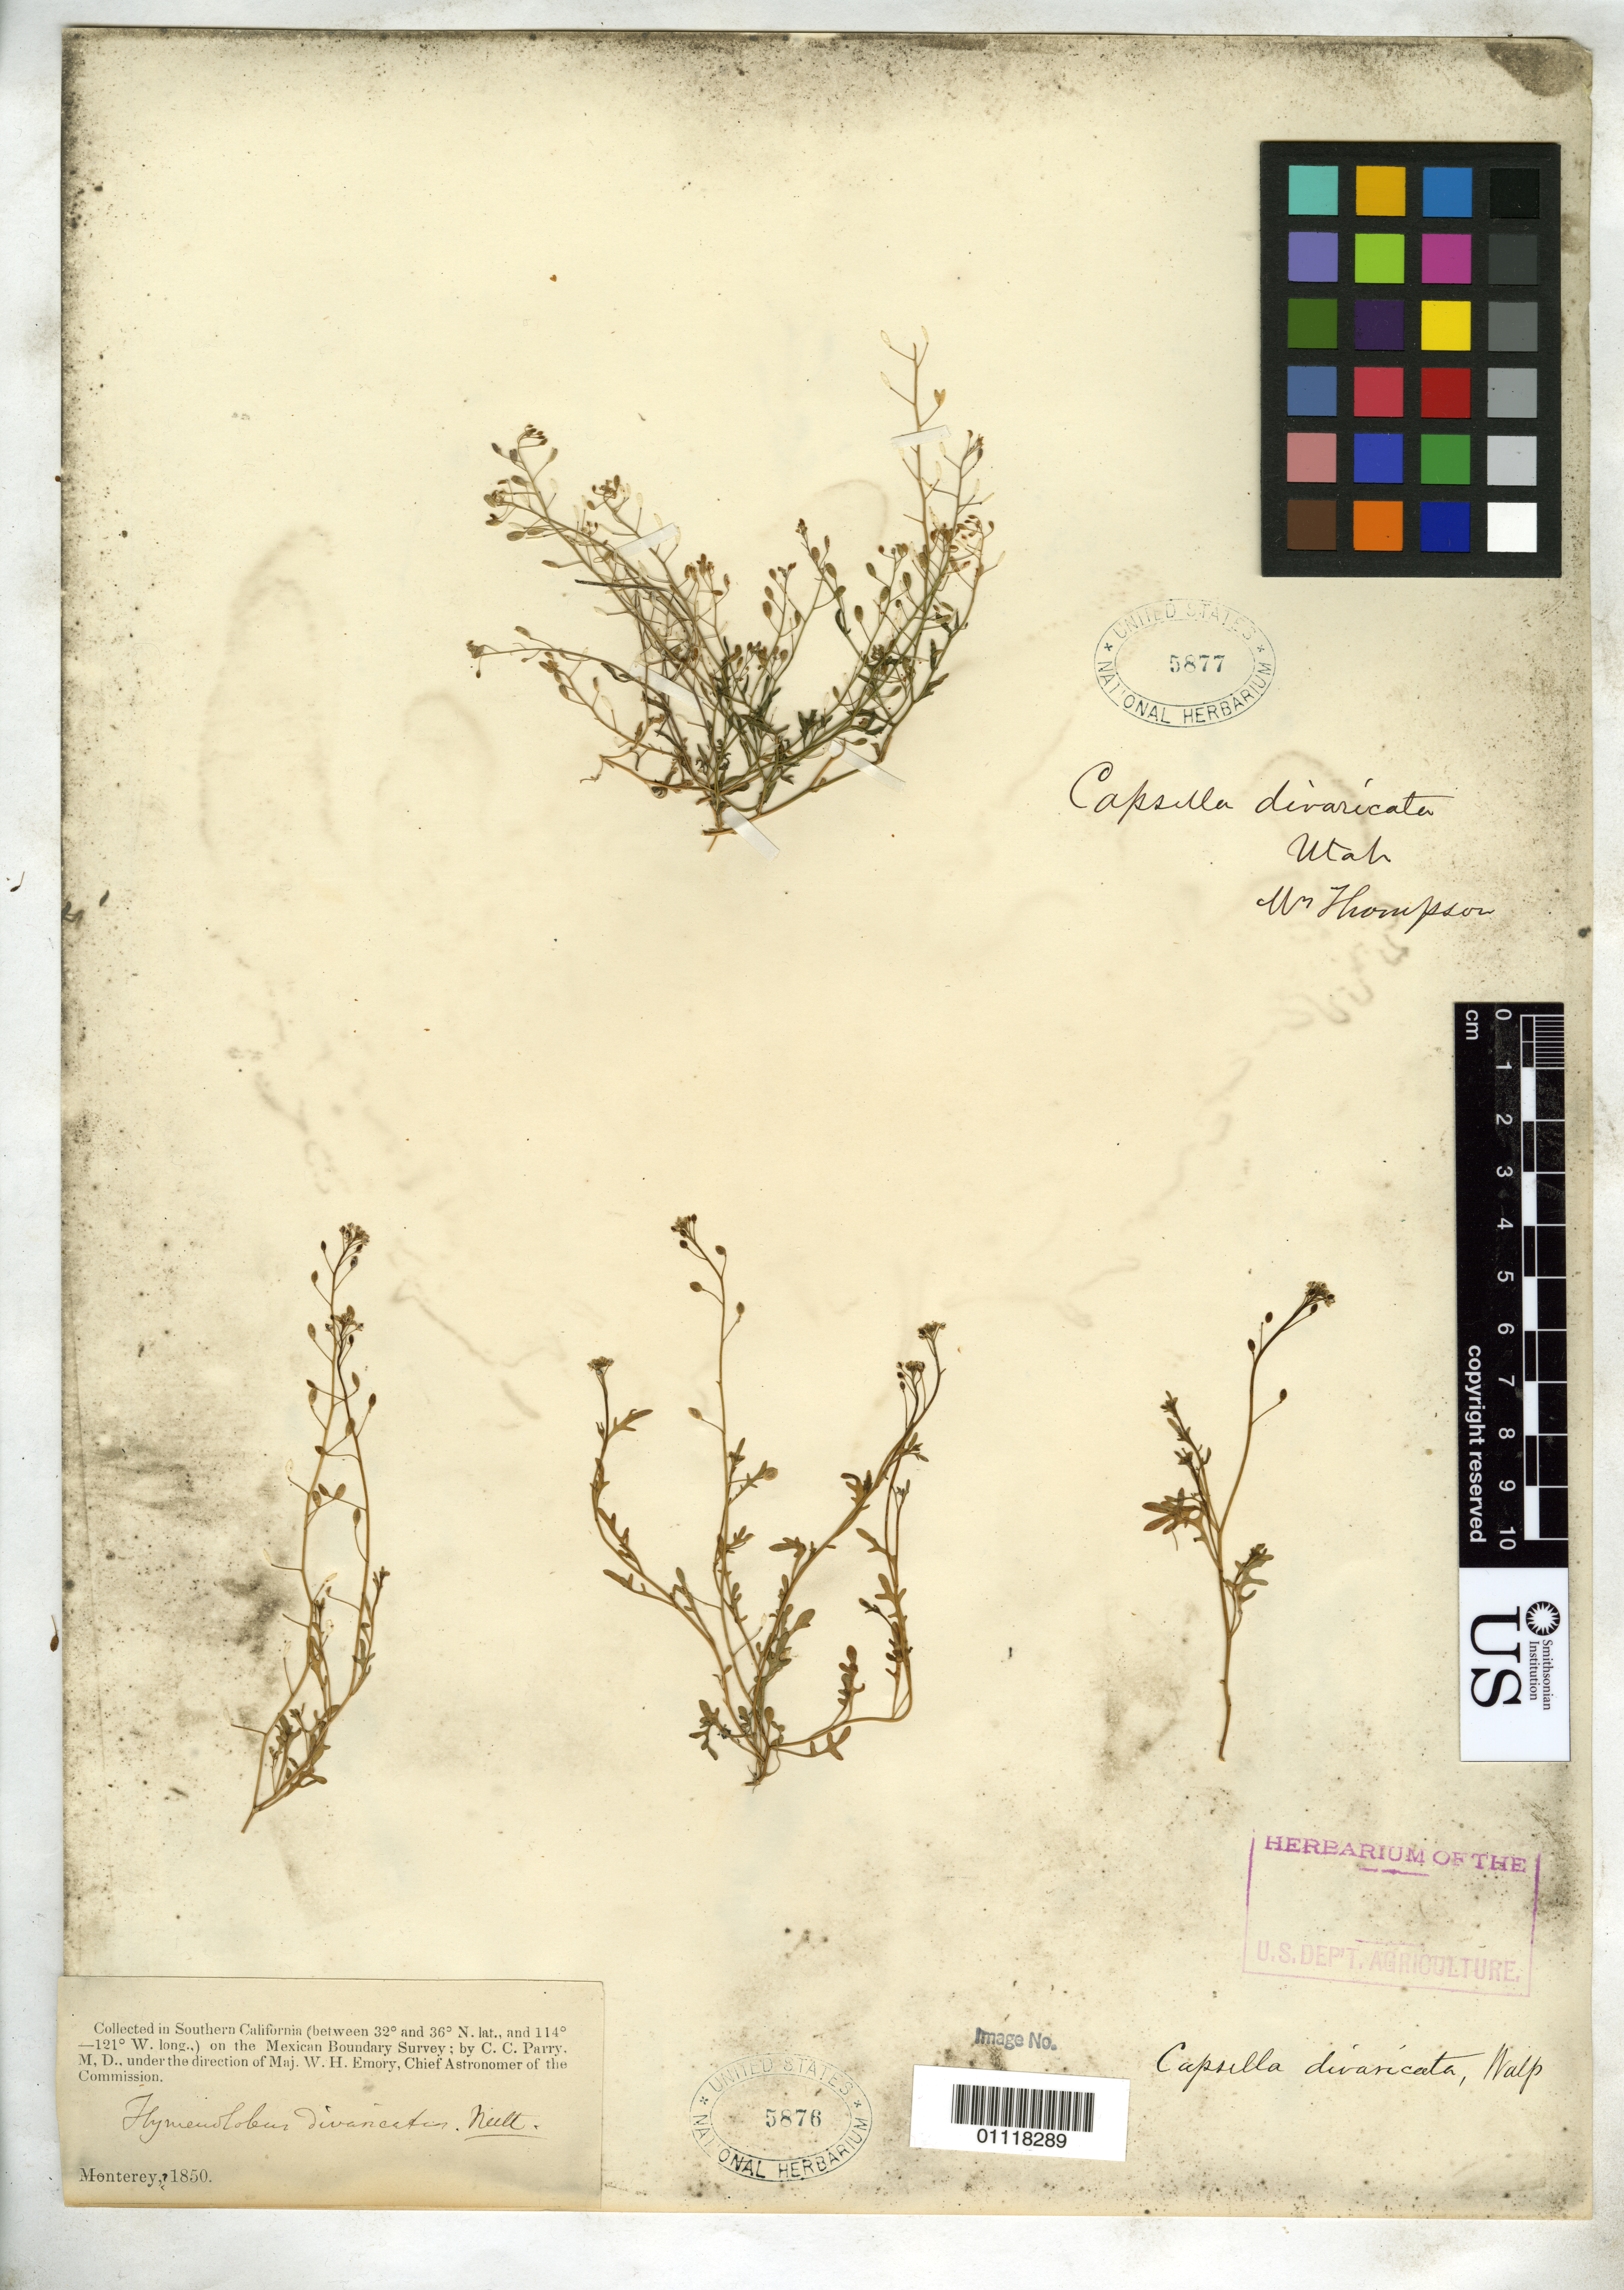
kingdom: Plantae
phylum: Tracheophyta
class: Magnoliopsida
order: Brassicales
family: Brassicaceae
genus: Hornungia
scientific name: Hornungia procumbens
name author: (L.) Hayek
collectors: C. C. Parry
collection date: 1850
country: United States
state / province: California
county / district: Monterey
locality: Monterey.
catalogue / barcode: US 5876